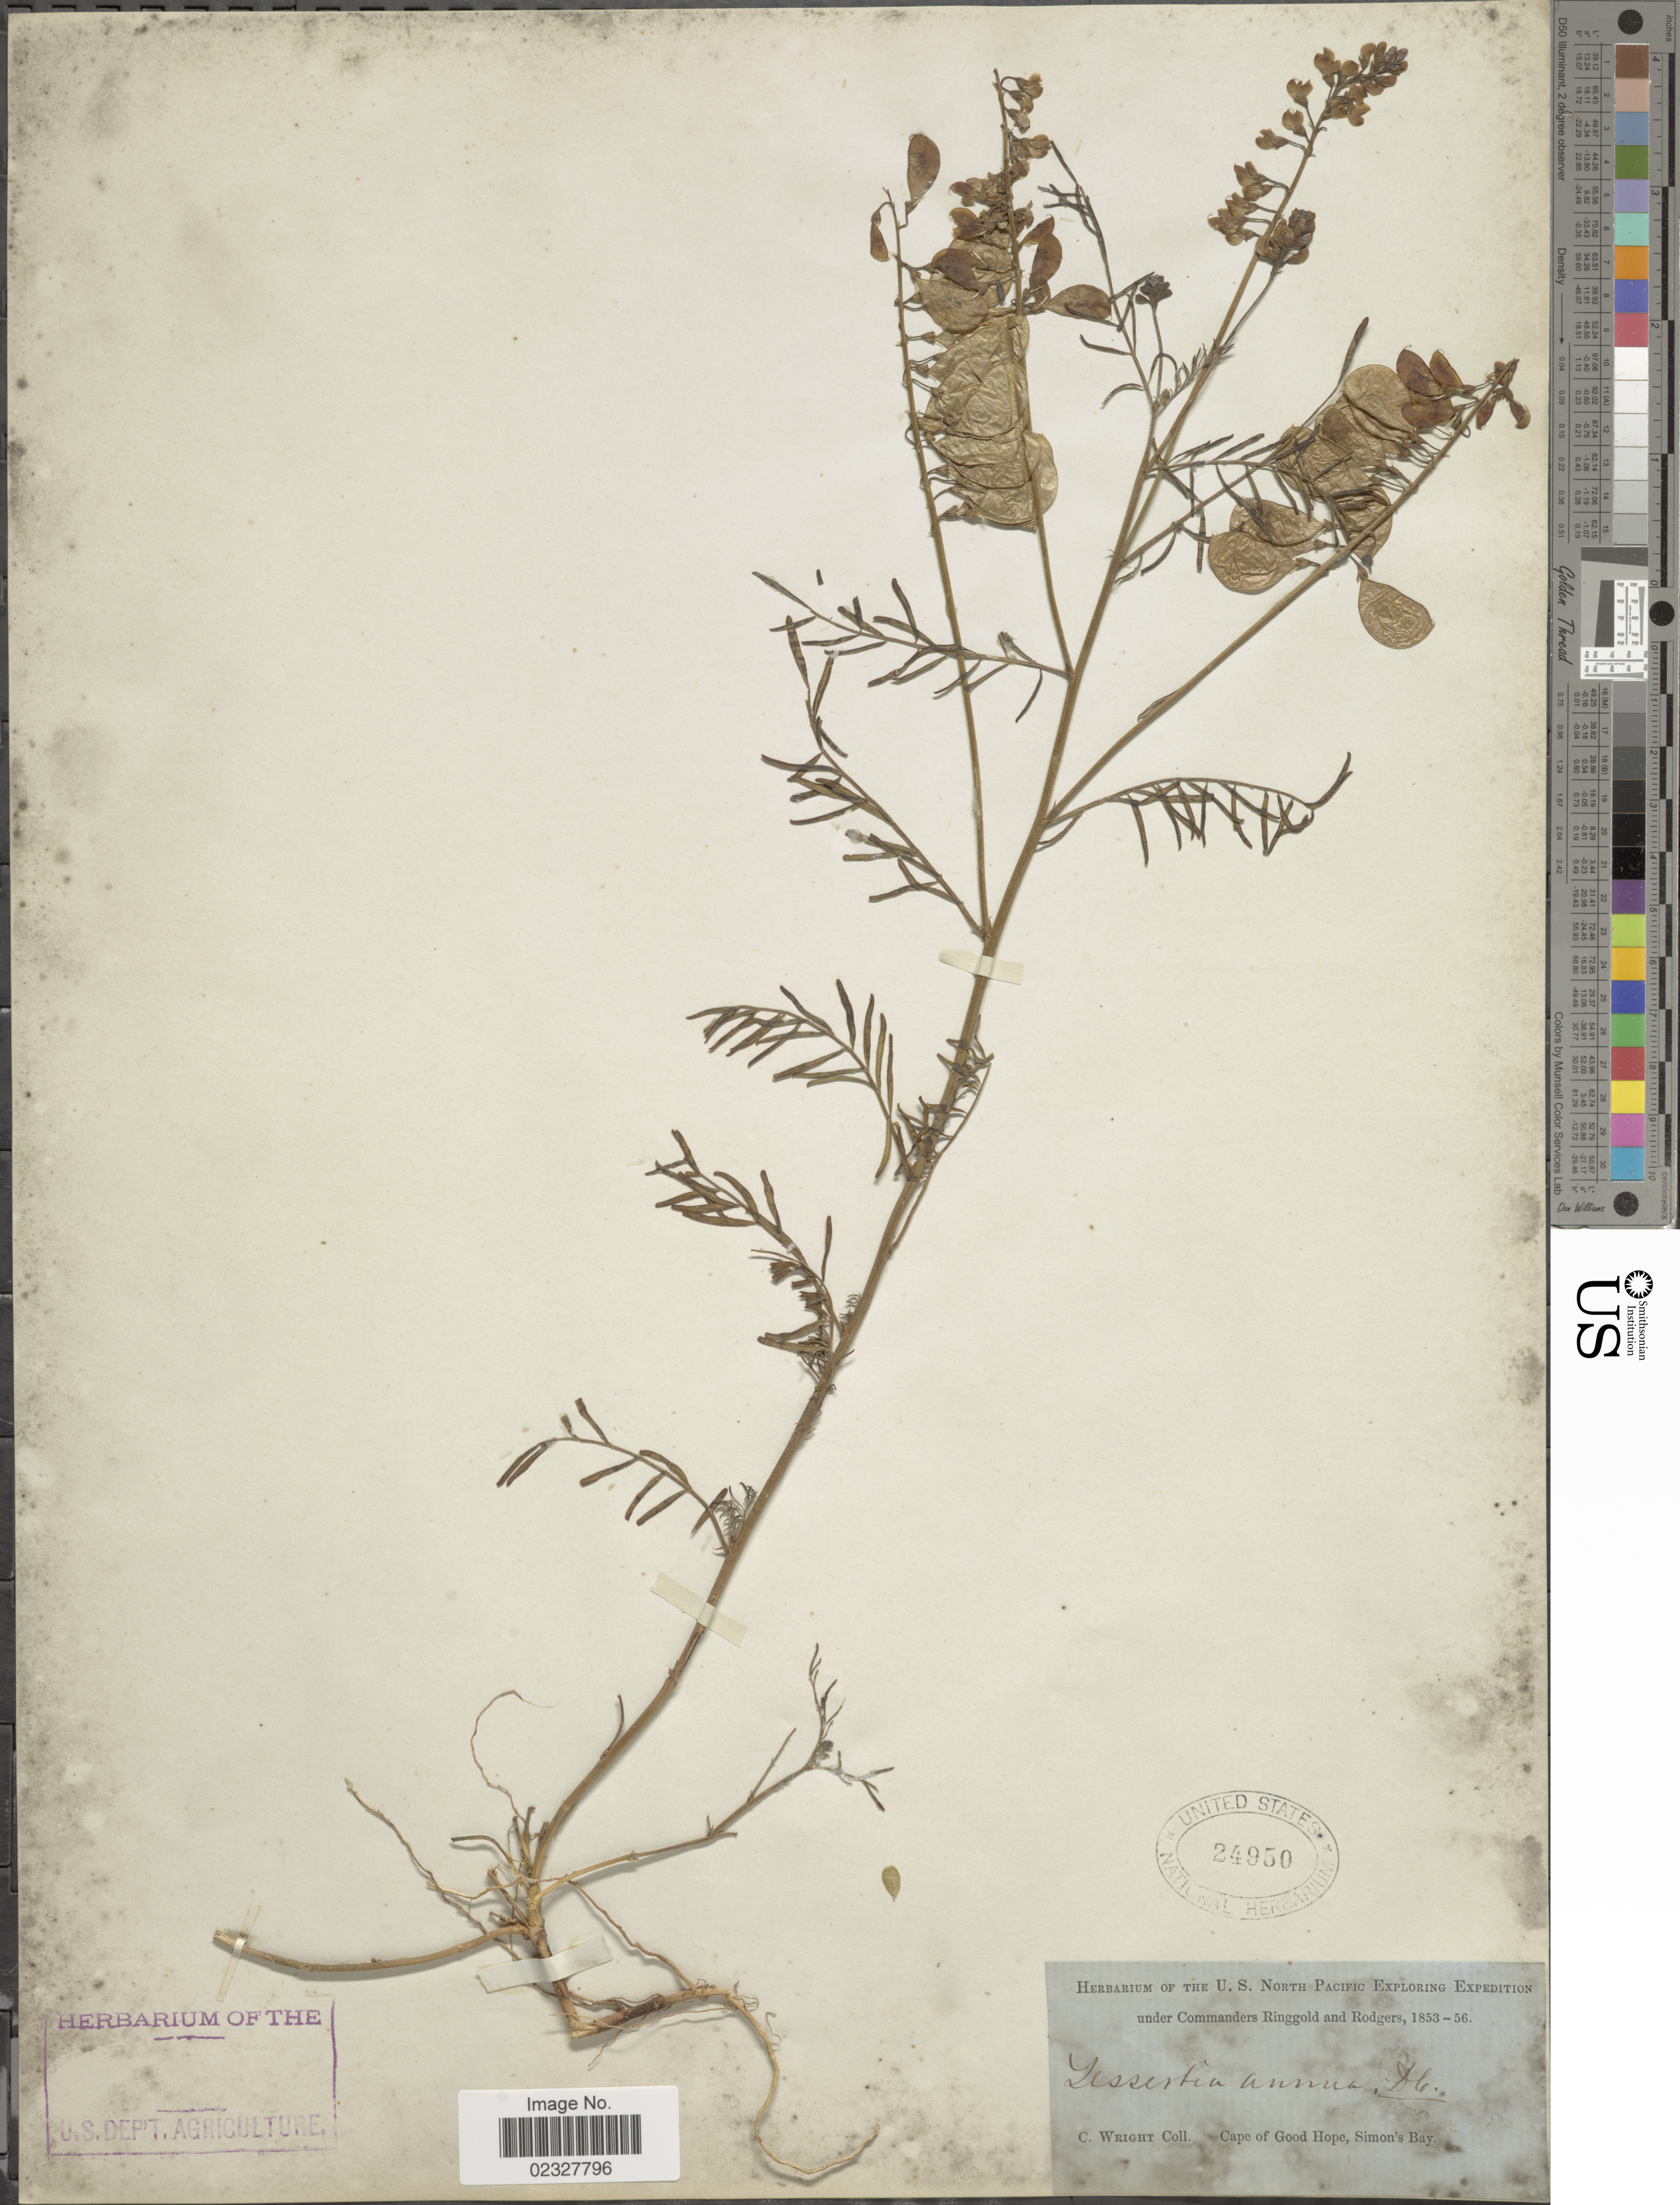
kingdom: Plantae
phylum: Tracheophyta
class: Magnoliopsida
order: Fabales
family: Fabaceae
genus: Lessertia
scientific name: Lessertia annua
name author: (Murray) DC.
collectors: C. Wright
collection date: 1853/1856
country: South Africa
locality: Cape of Good Hope, Simon's Bay.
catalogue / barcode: US 24950